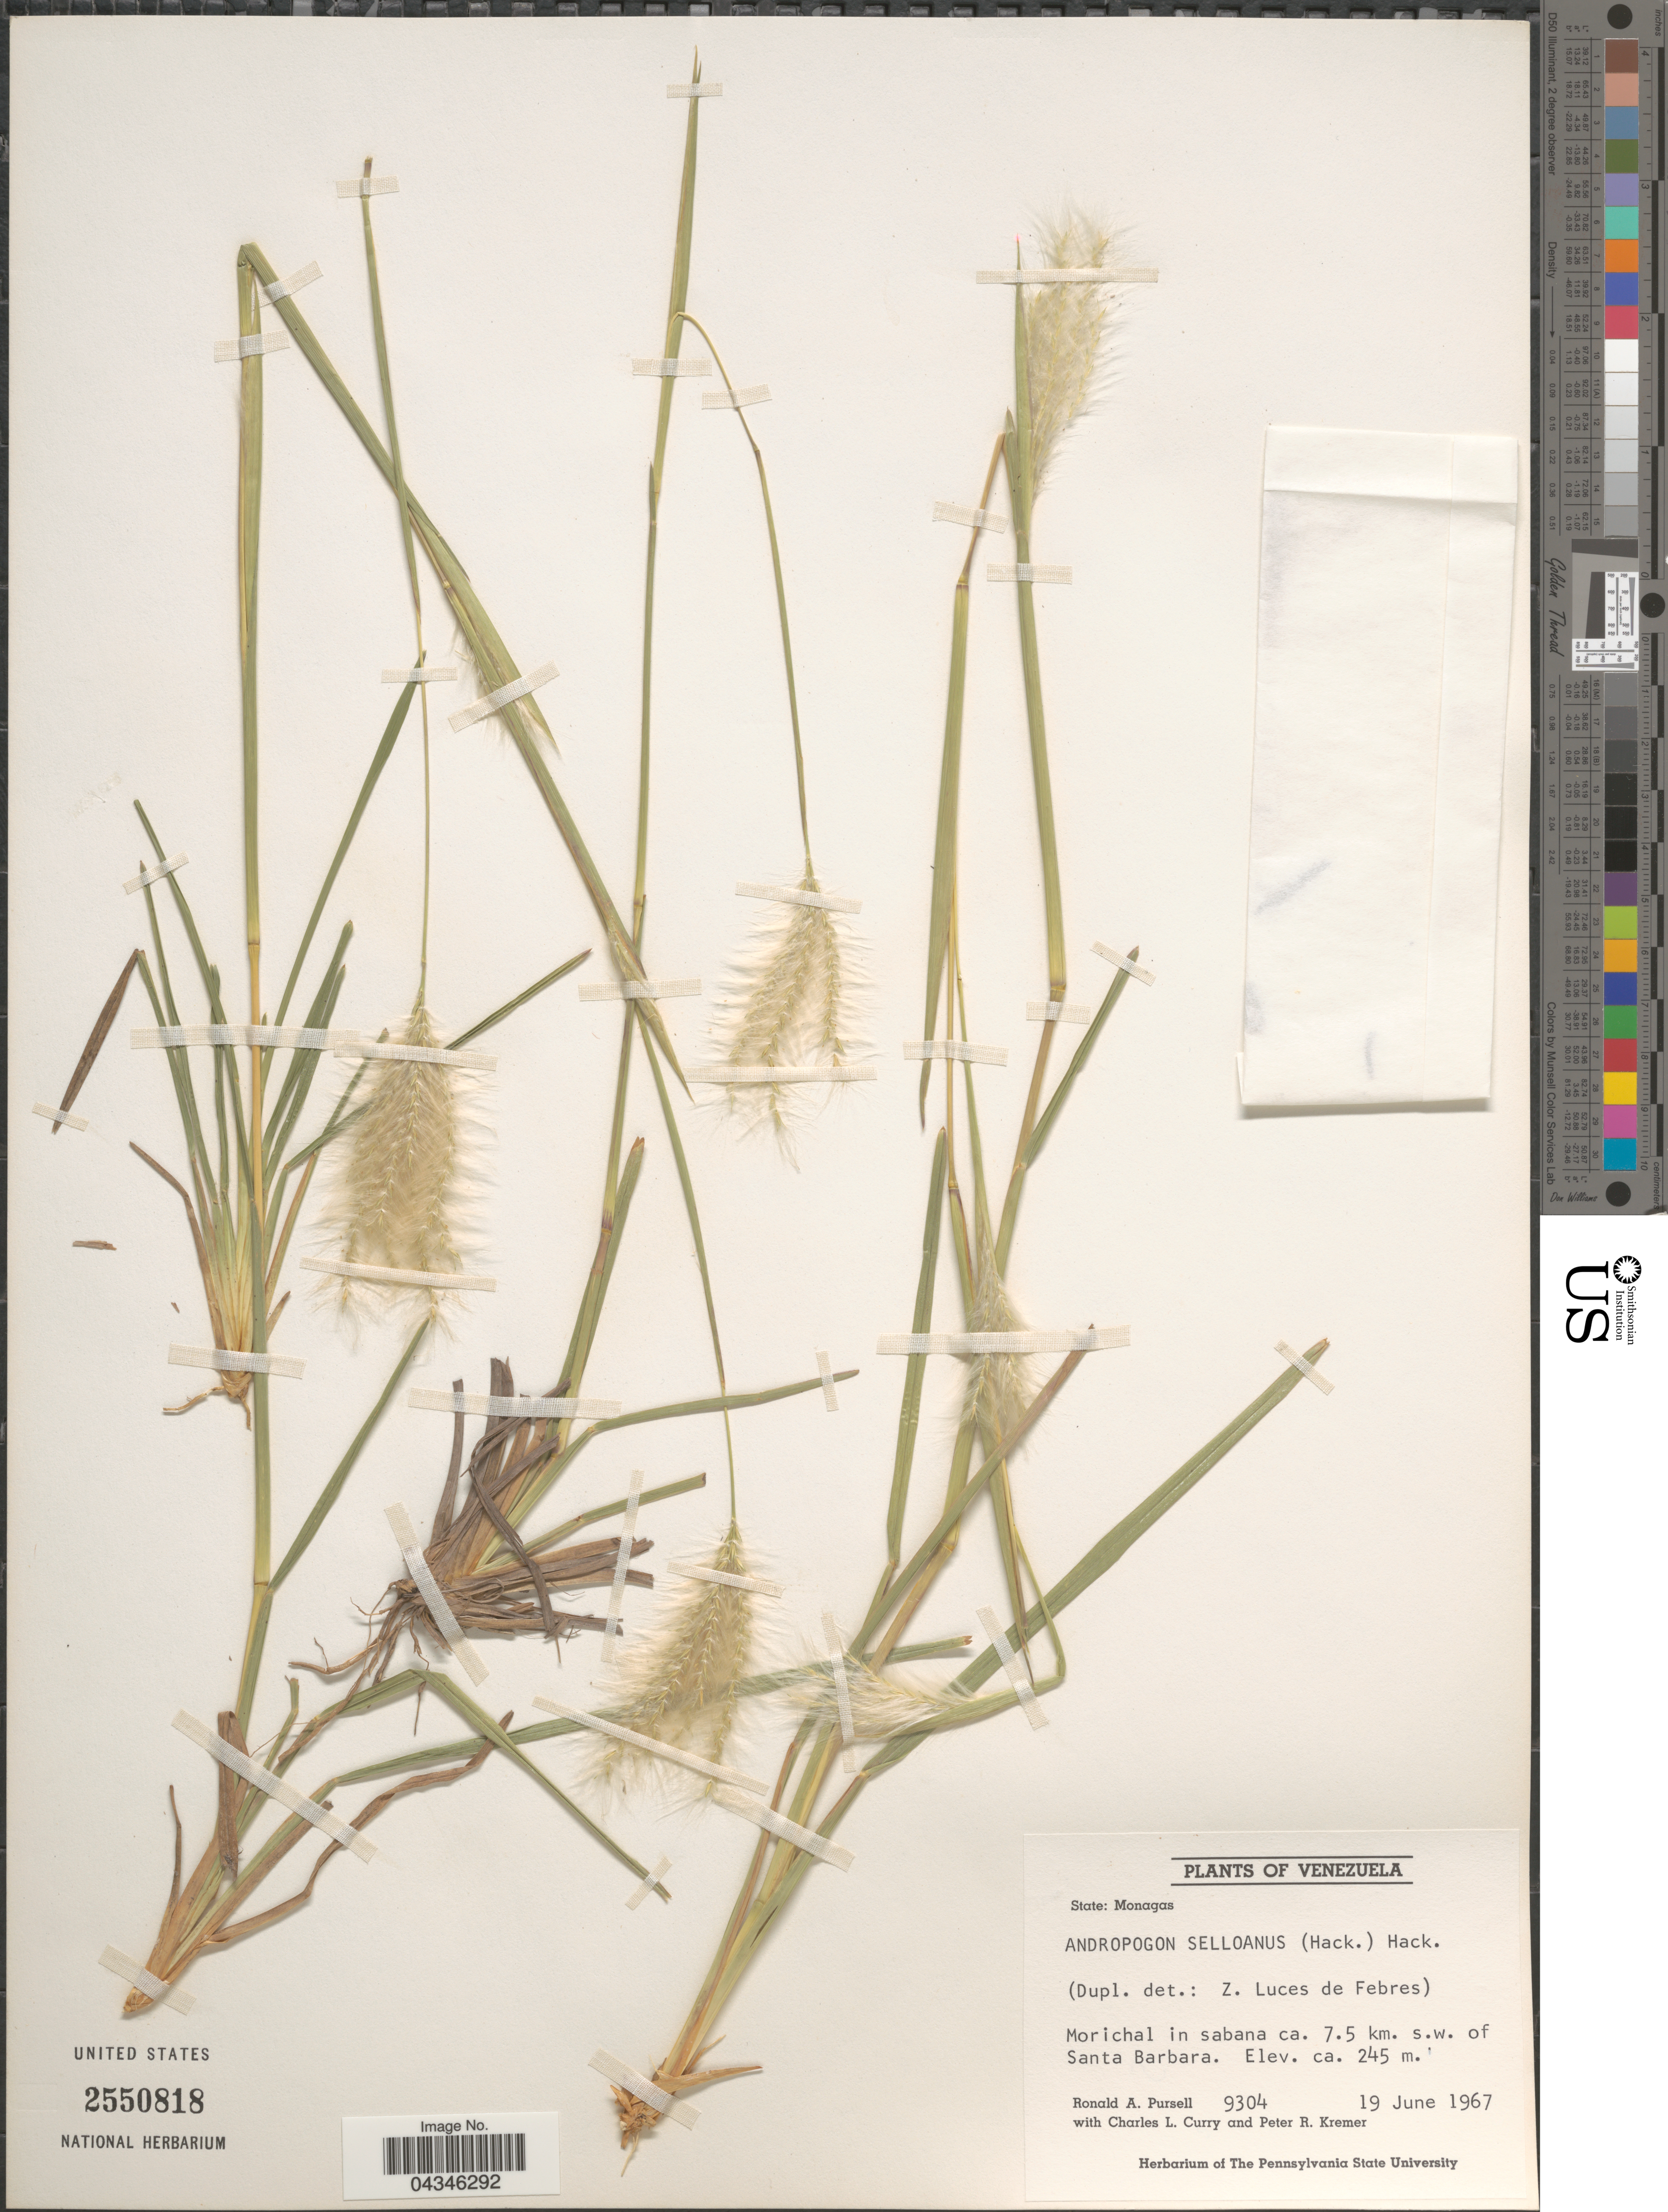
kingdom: Plantae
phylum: Tracheophyta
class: Liliopsida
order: Poales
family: Poaceae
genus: Andropogon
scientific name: Andropogon selloanus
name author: (Hack.) Hack.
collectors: R. A. Pursell, C. L. Curry & P. Kremer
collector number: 9304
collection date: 1967-06-19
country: Venezuela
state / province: Monagas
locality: Morichal in sabana ca. 7.5 km. s.w. of Santa Barbara.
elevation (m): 245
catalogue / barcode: US 2550818